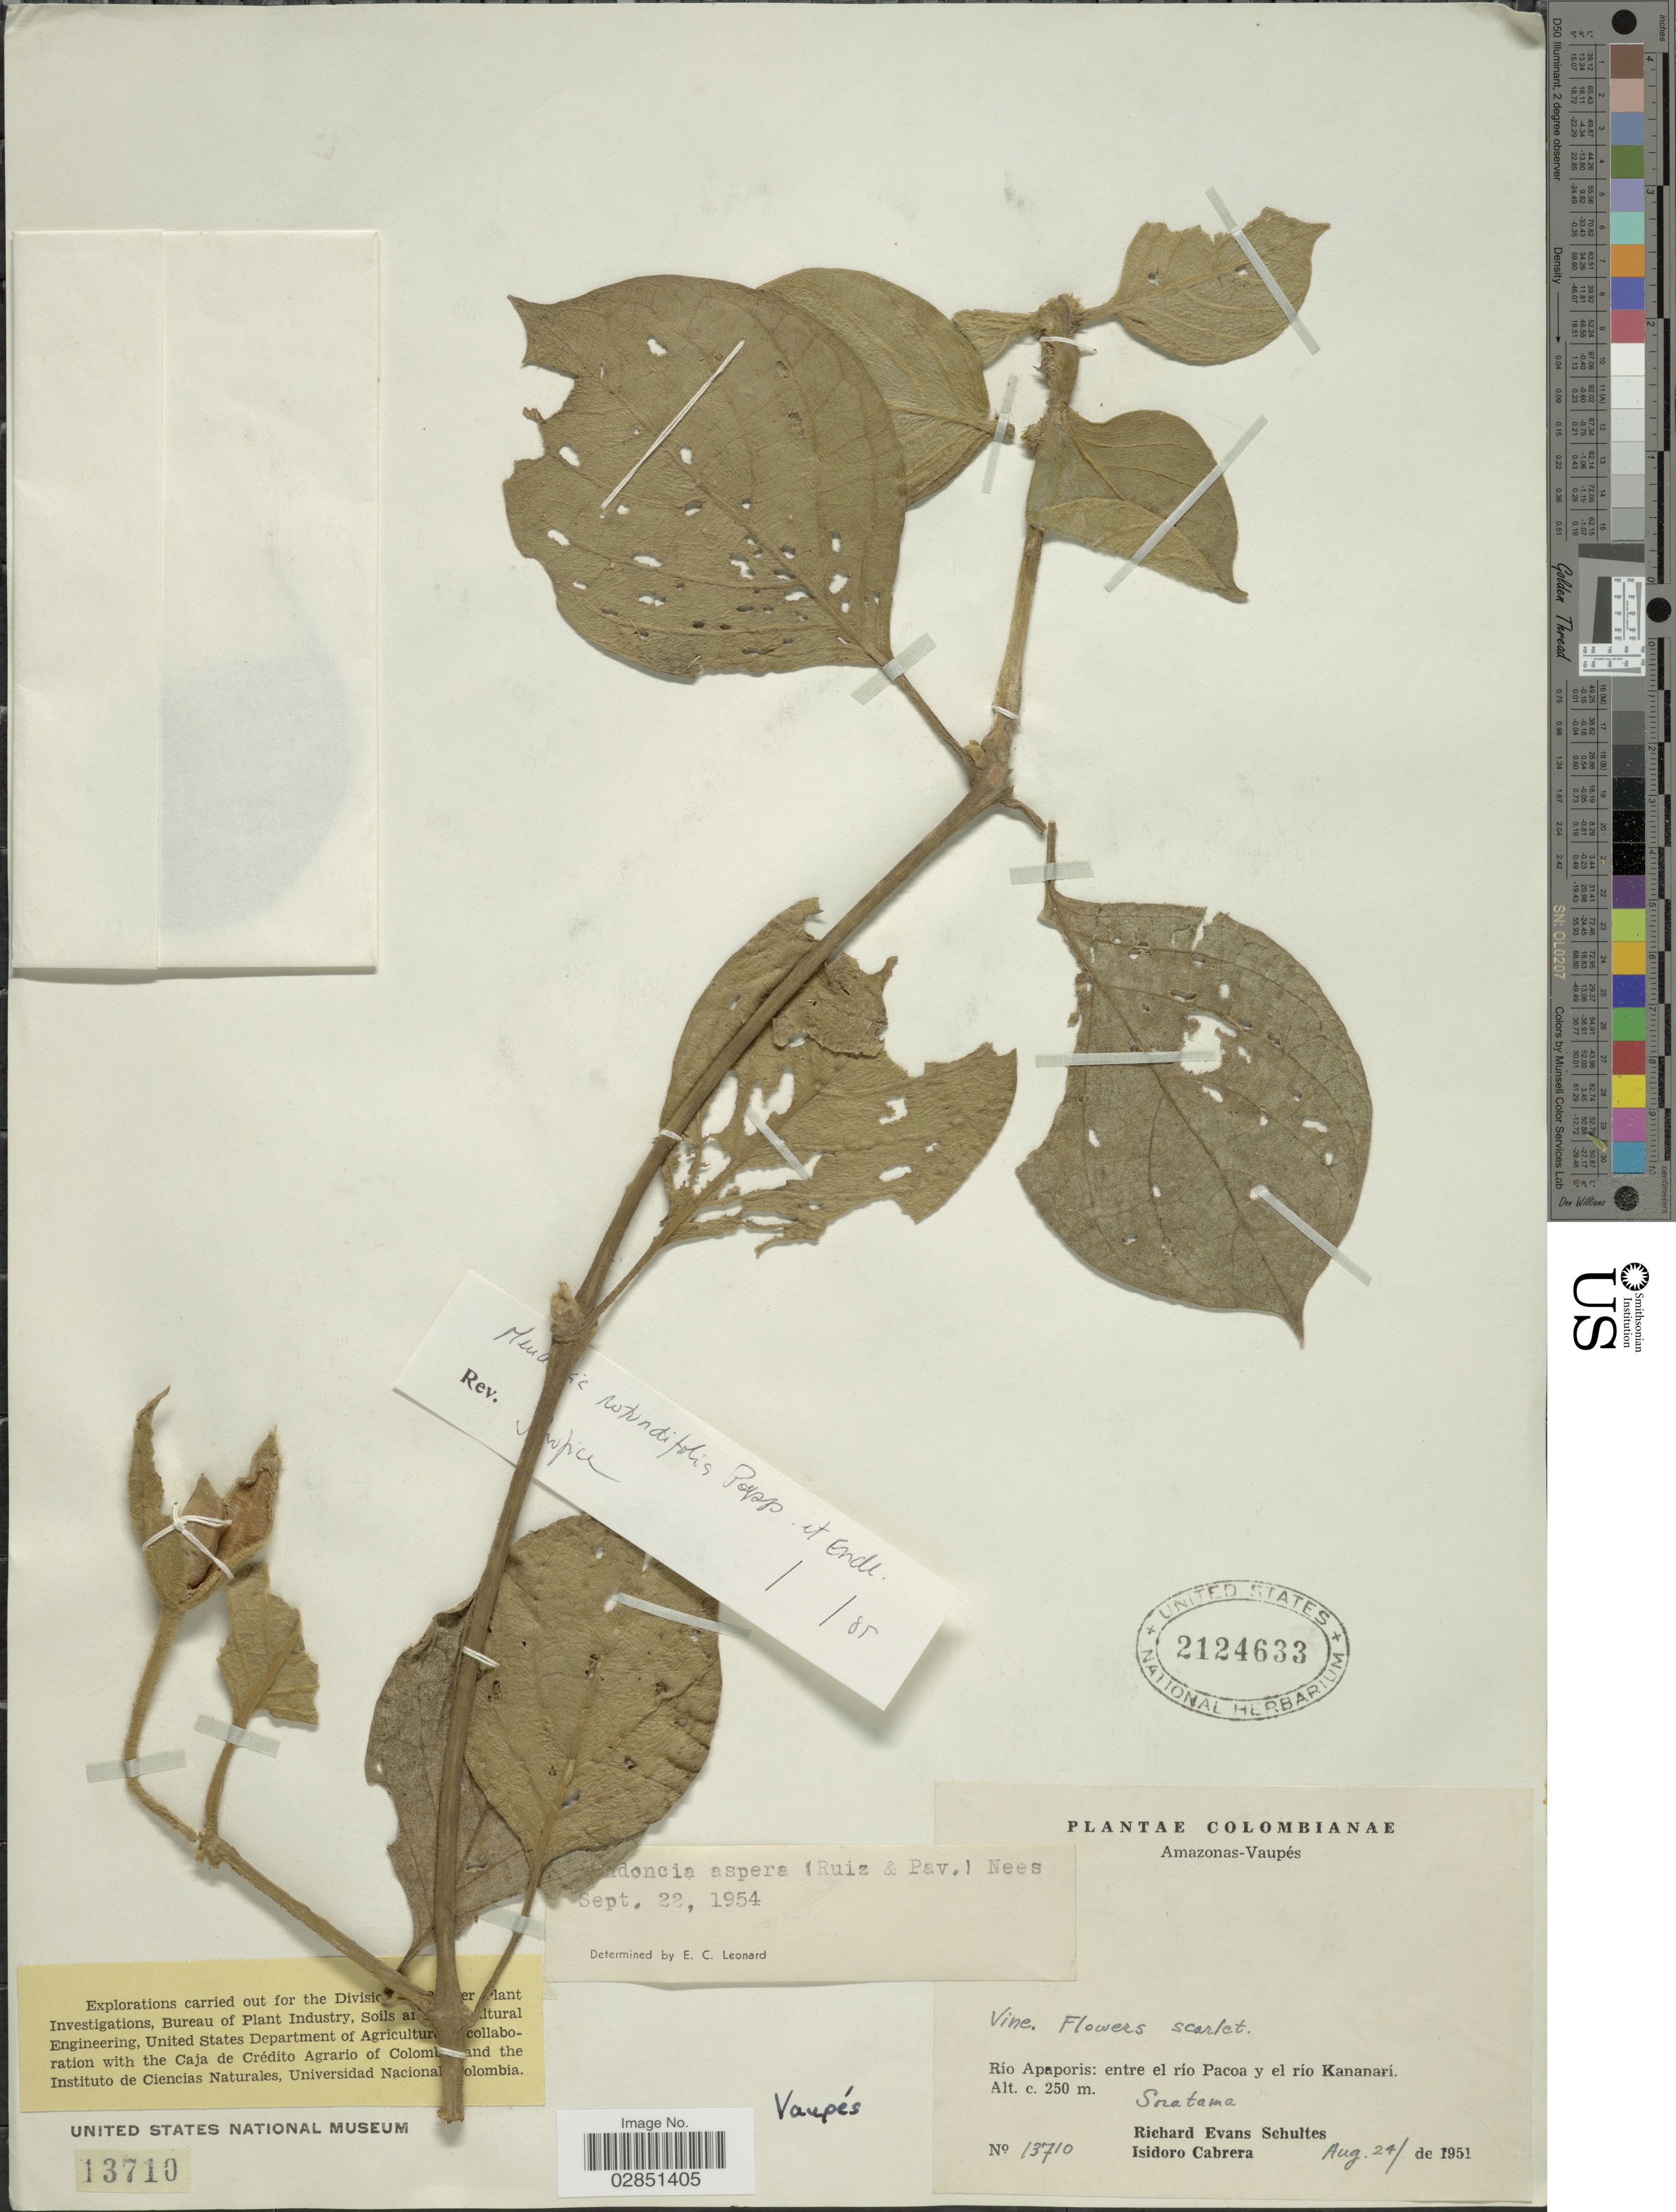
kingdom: Plantae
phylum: Tracheophyta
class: Magnoliopsida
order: Lamiales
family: Acanthaceae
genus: Mendoncia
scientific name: Mendoncia rotundifolia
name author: Poepp. & Endl.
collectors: R. E. Schultes & I. Cabrera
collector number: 13710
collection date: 1951-08-24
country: Colombia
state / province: Vaupés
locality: Río Apaporis: entre el río Pacoa y el río Kananari. Soratama.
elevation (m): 250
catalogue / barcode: US 2124633